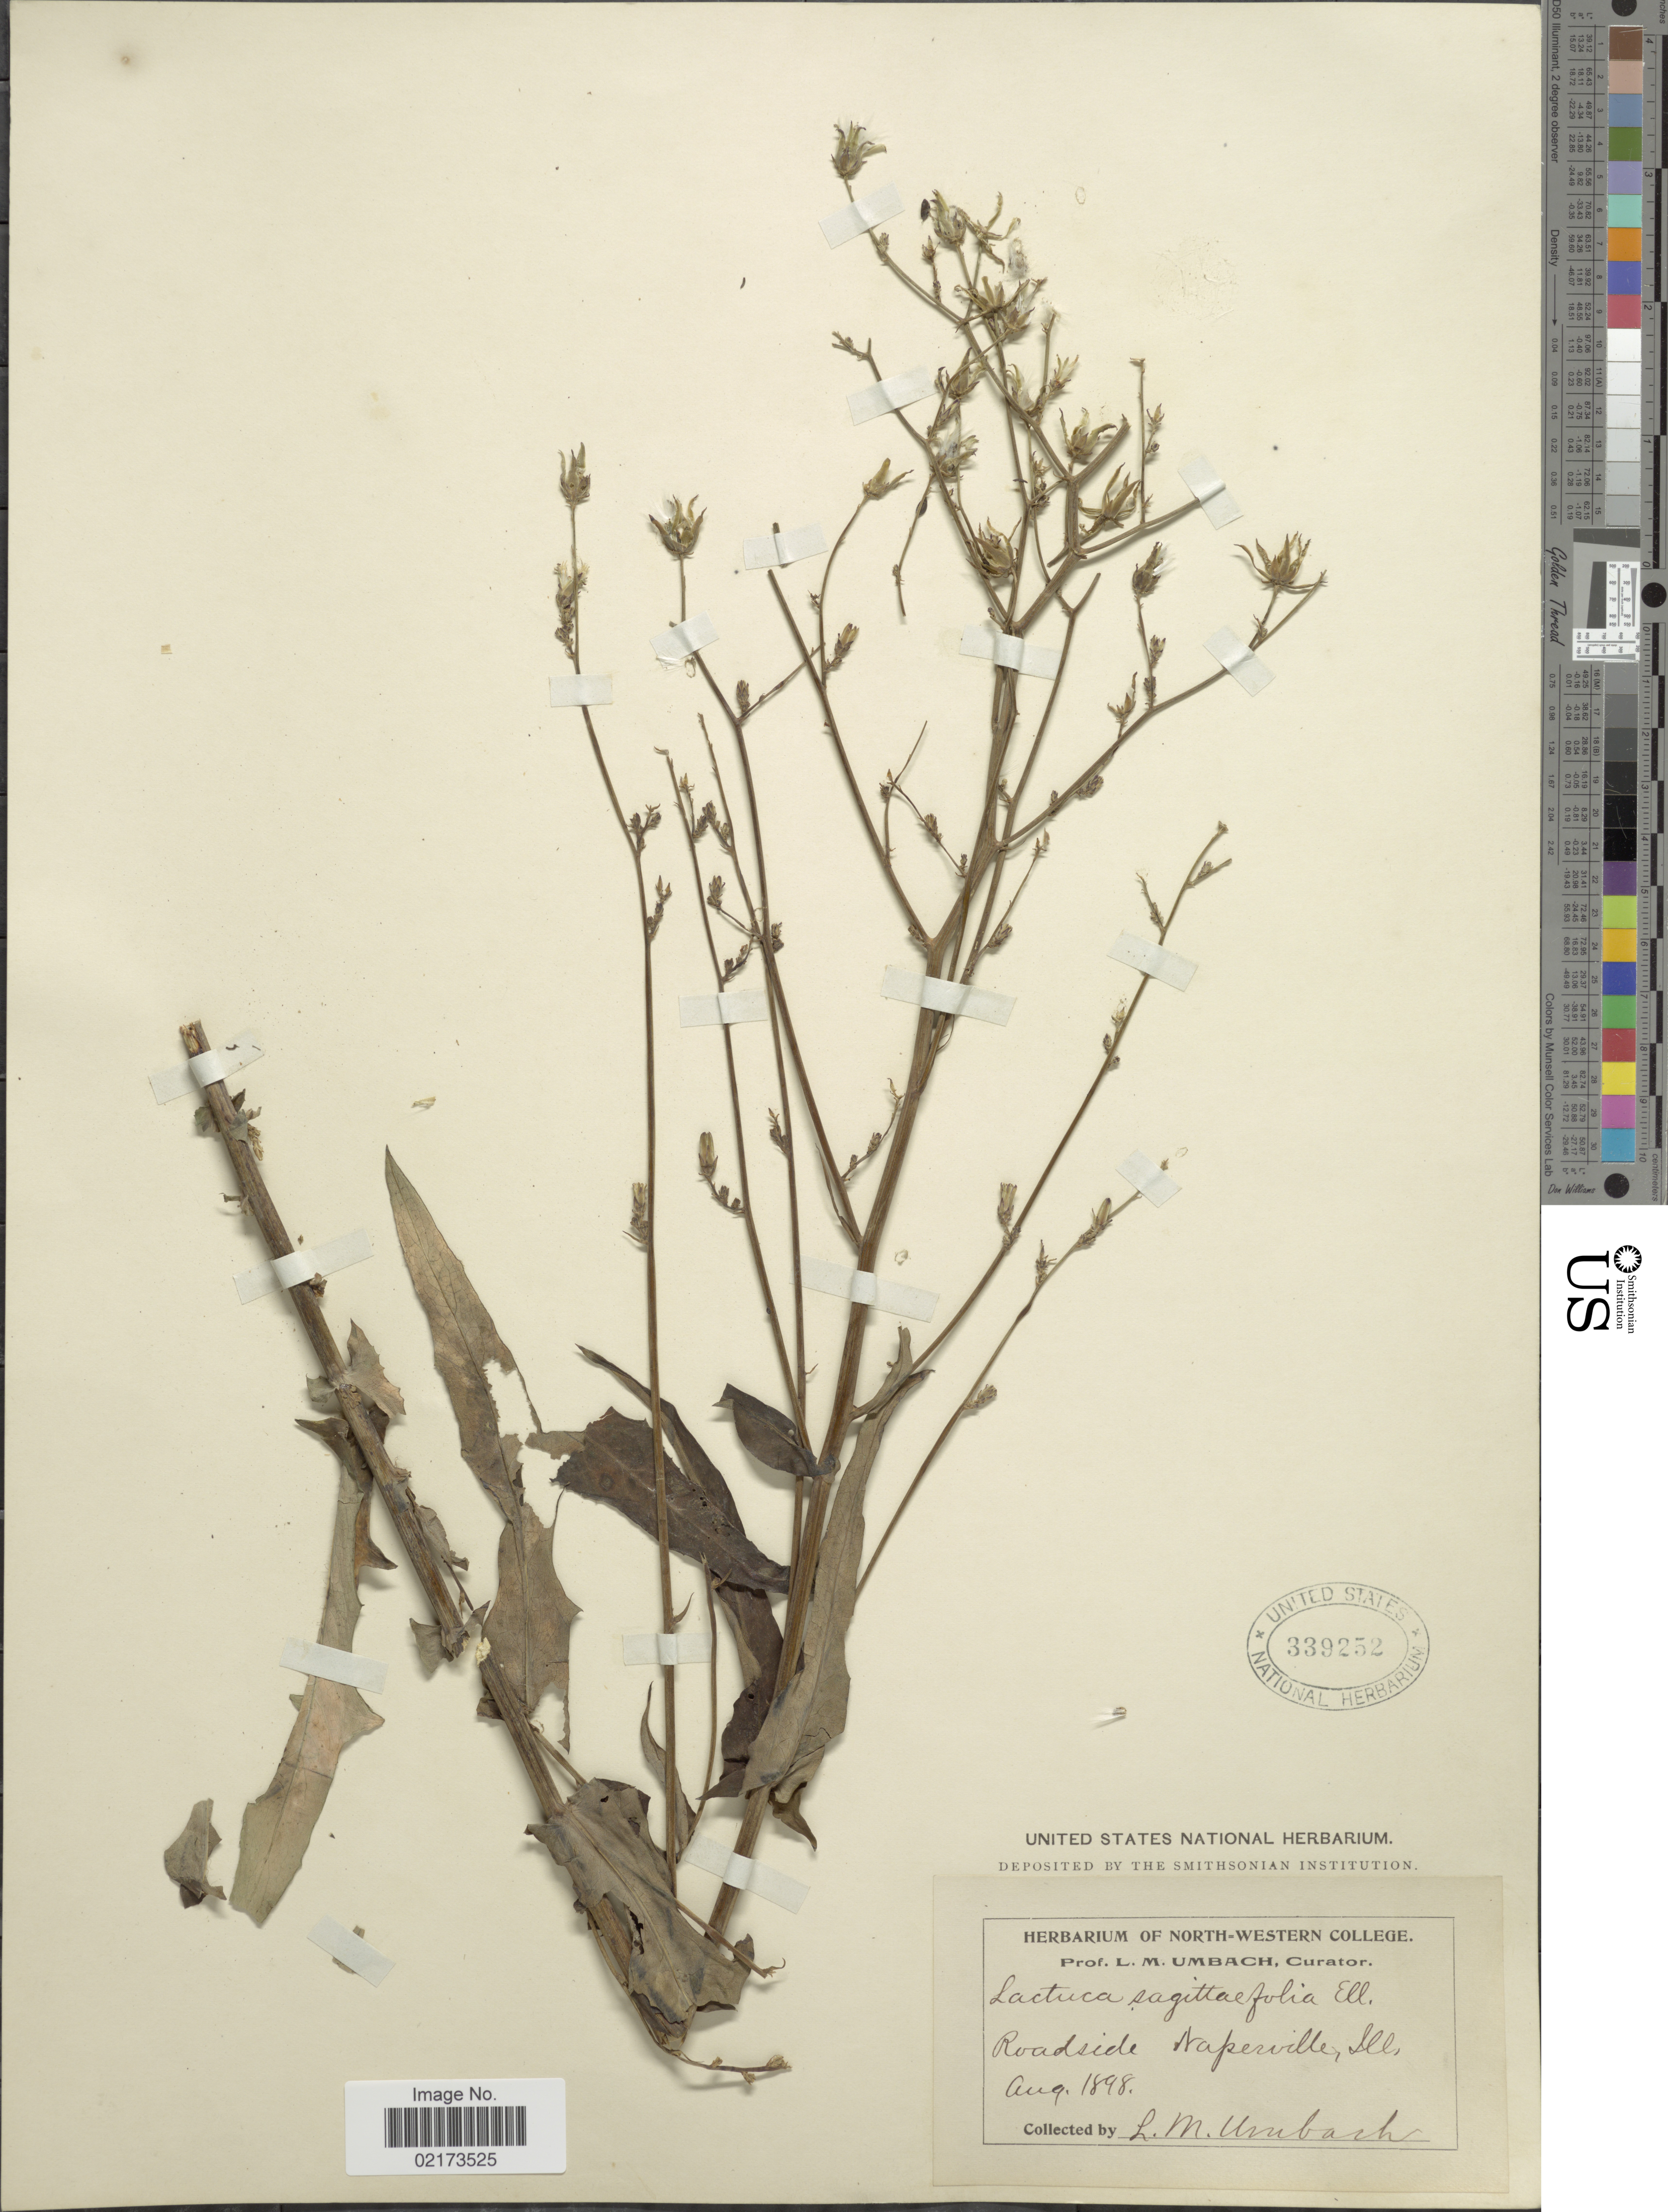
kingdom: Plantae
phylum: Tracheophyta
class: Magnoliopsida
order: Asterales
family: Asteraceae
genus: Lactuca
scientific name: Lactuca canadensis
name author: L.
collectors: L. M. Umbach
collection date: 1898-08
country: United States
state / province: Illinois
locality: Naperville, Ill.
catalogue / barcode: US 339252